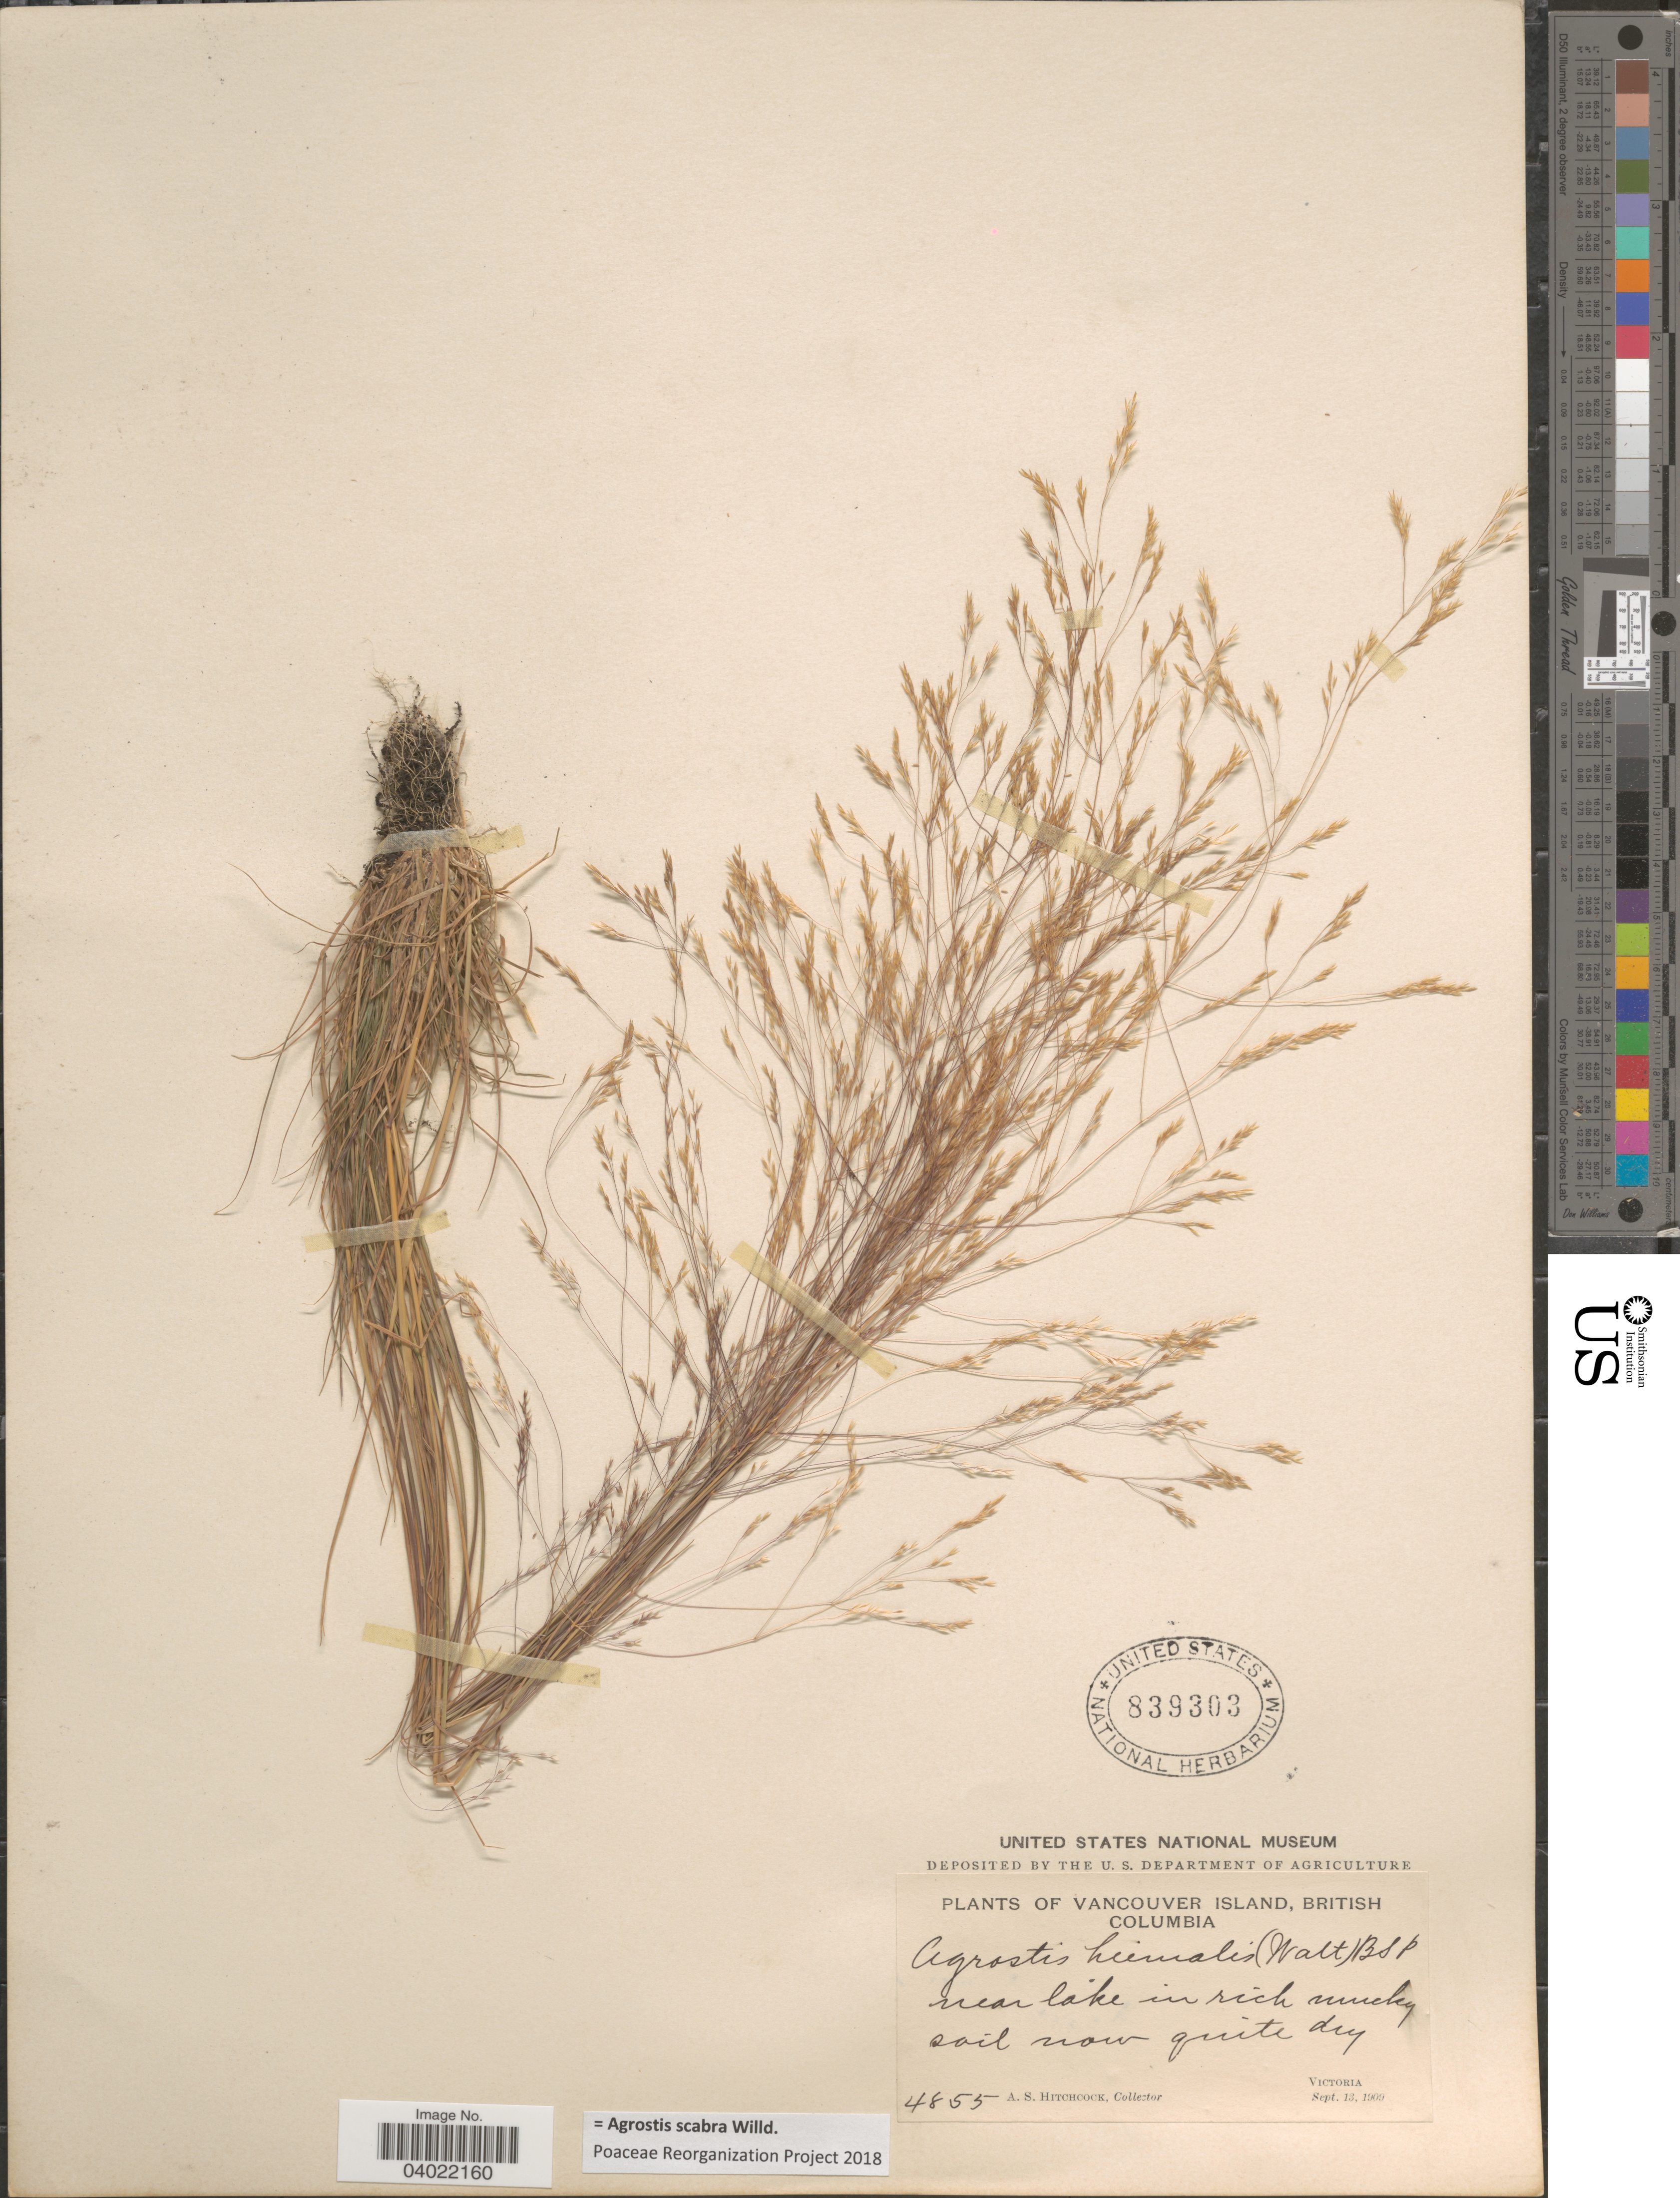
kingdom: Plantae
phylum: Tracheophyta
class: Liliopsida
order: Poales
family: Poaceae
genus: Agrostis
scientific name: Agrostis scabra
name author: Willd.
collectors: A. S. Hitchcock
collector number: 4855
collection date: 1909-09-13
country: Canada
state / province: British Columbia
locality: Vancouver Island. Near lake in rich mucky soil near now quite dry. Victoria.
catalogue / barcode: US 839303